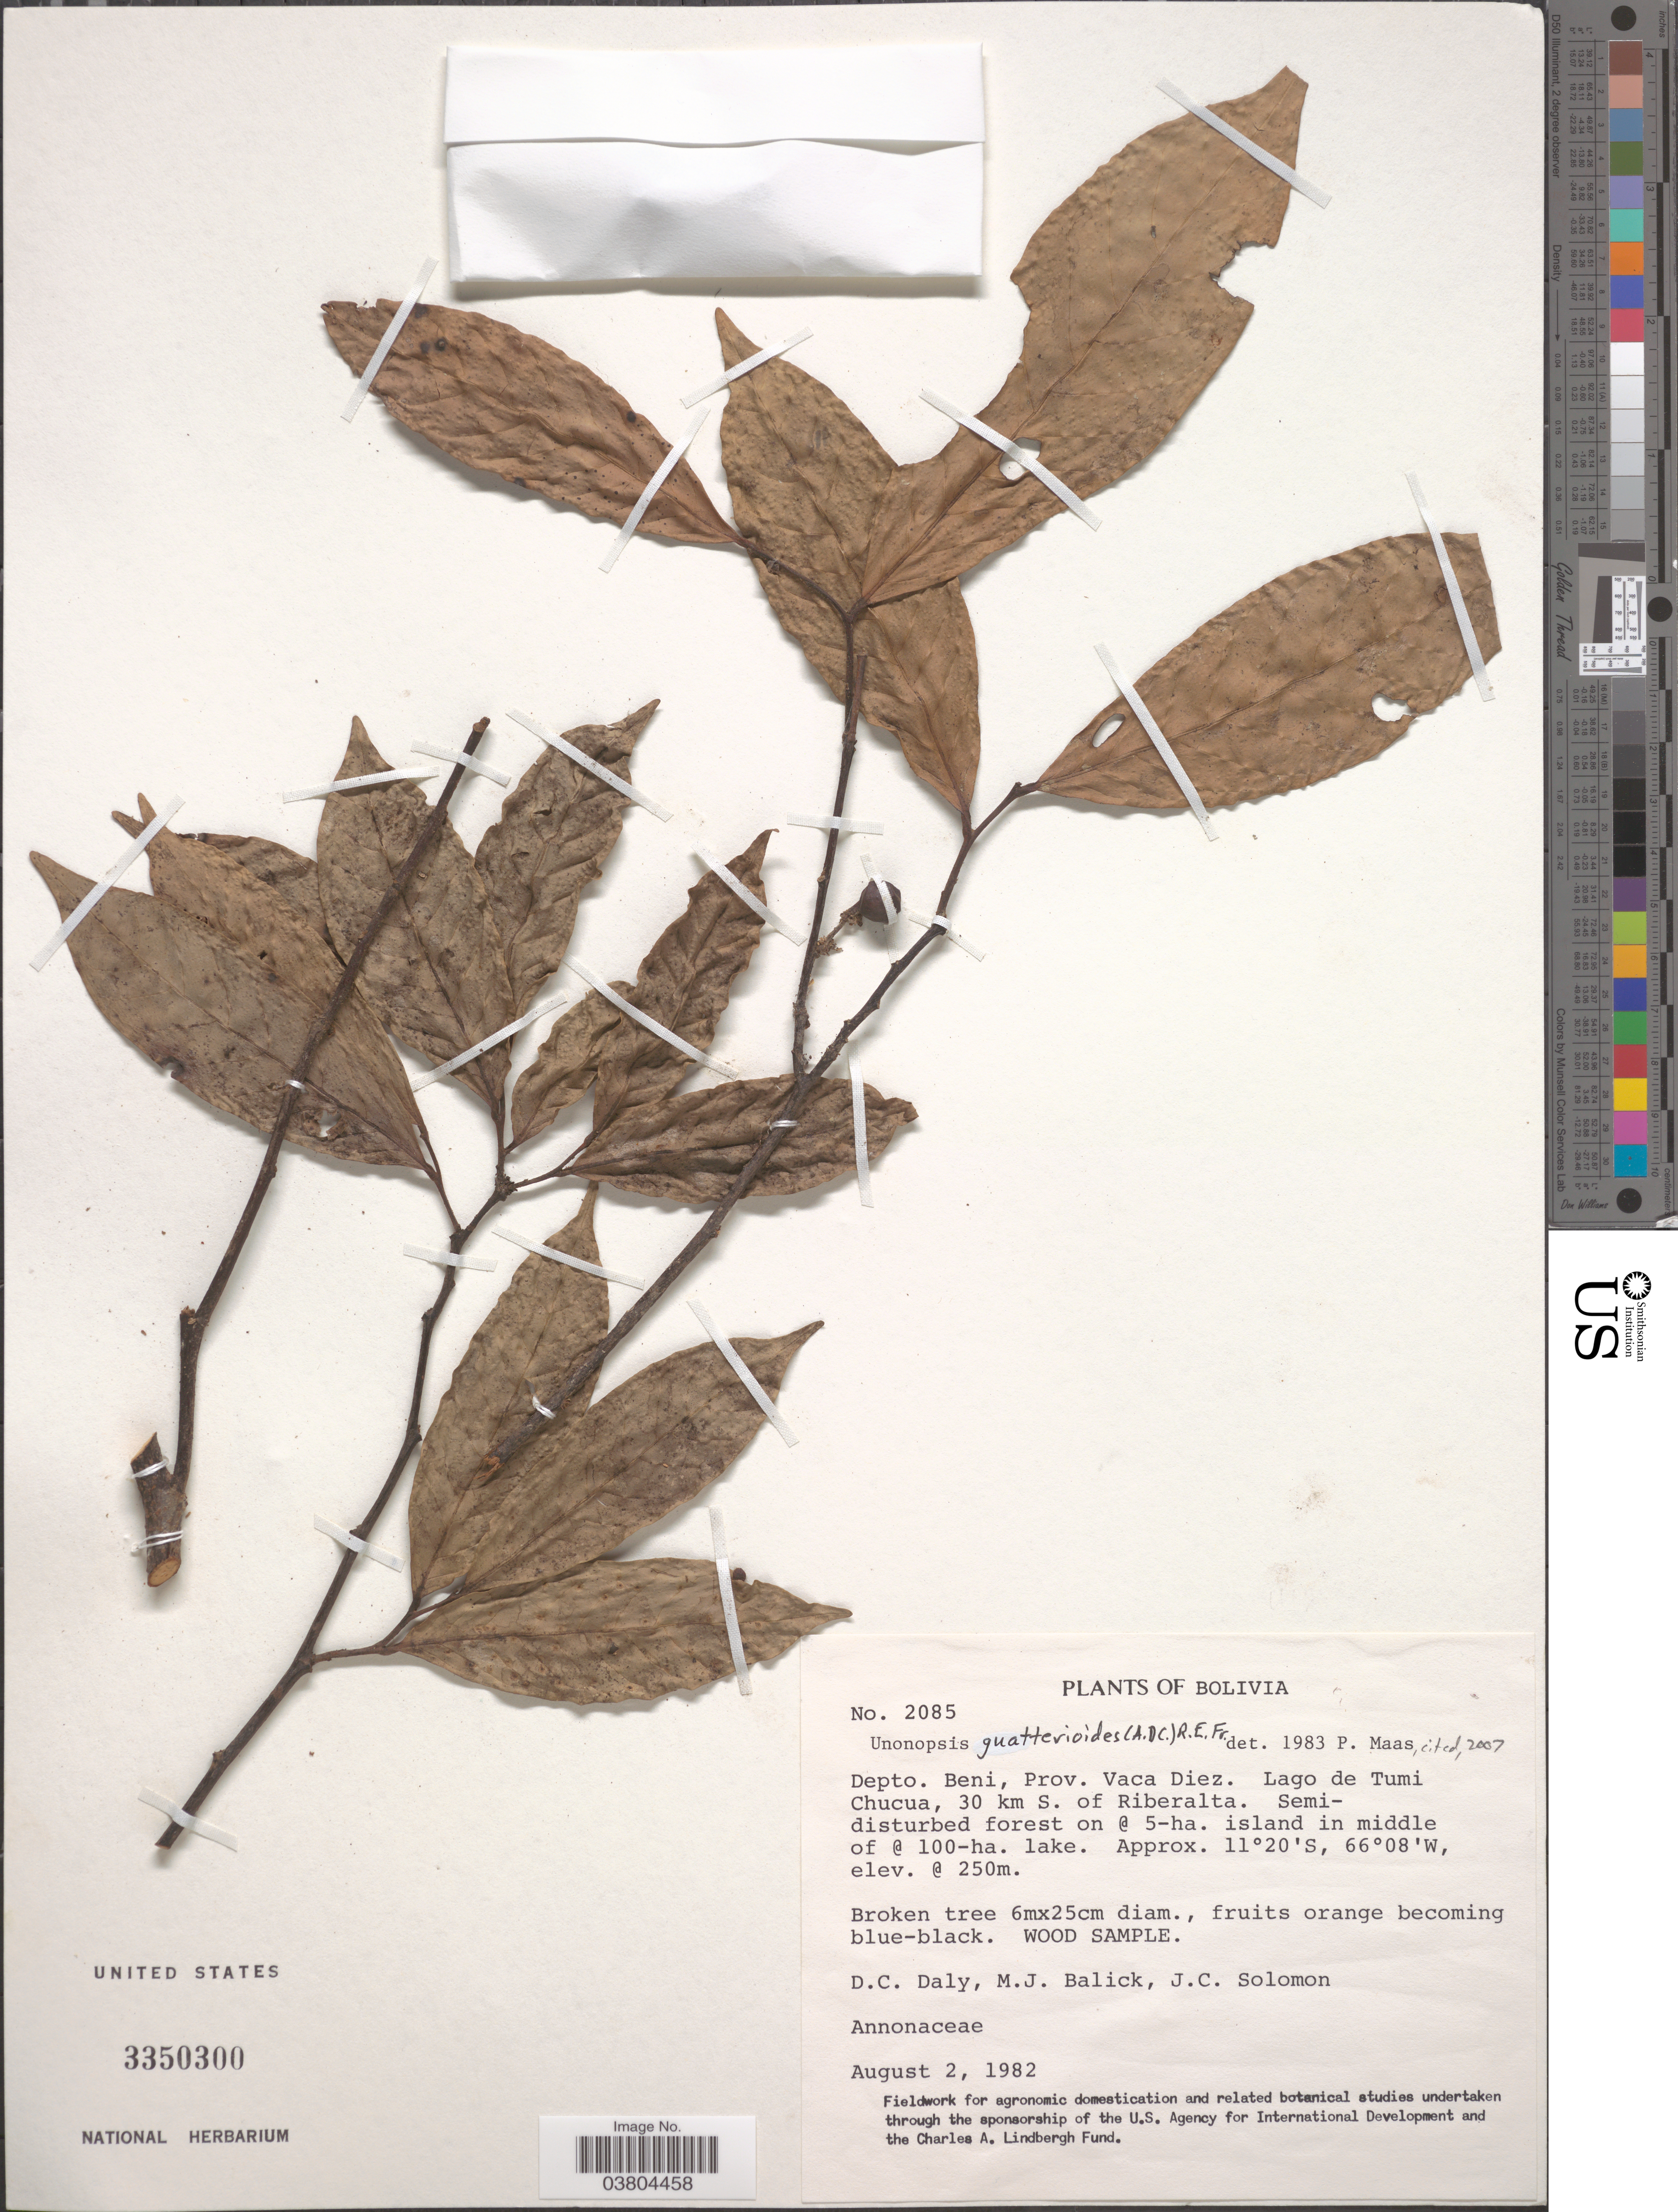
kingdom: Plantae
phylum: Tracheophyta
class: Magnoliopsida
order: Magnoliales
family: Annonaceae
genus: Unonopsis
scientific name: Unonopsis guatterioides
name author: (A. DC.) R.E. Fr.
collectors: D. C. Daly, M. J. Balick & J. C. Solomon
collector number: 2085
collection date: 1982-08-02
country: Bolivia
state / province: Beni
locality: Dept. Beni, Prov. Vaca Diez. Lago de Tumi Chucua, 30 km S. of Riberalta. Semi-disturbed forest on @ 5-ha. island in middle of @ 100-ha. lake.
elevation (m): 250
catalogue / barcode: US 3350300